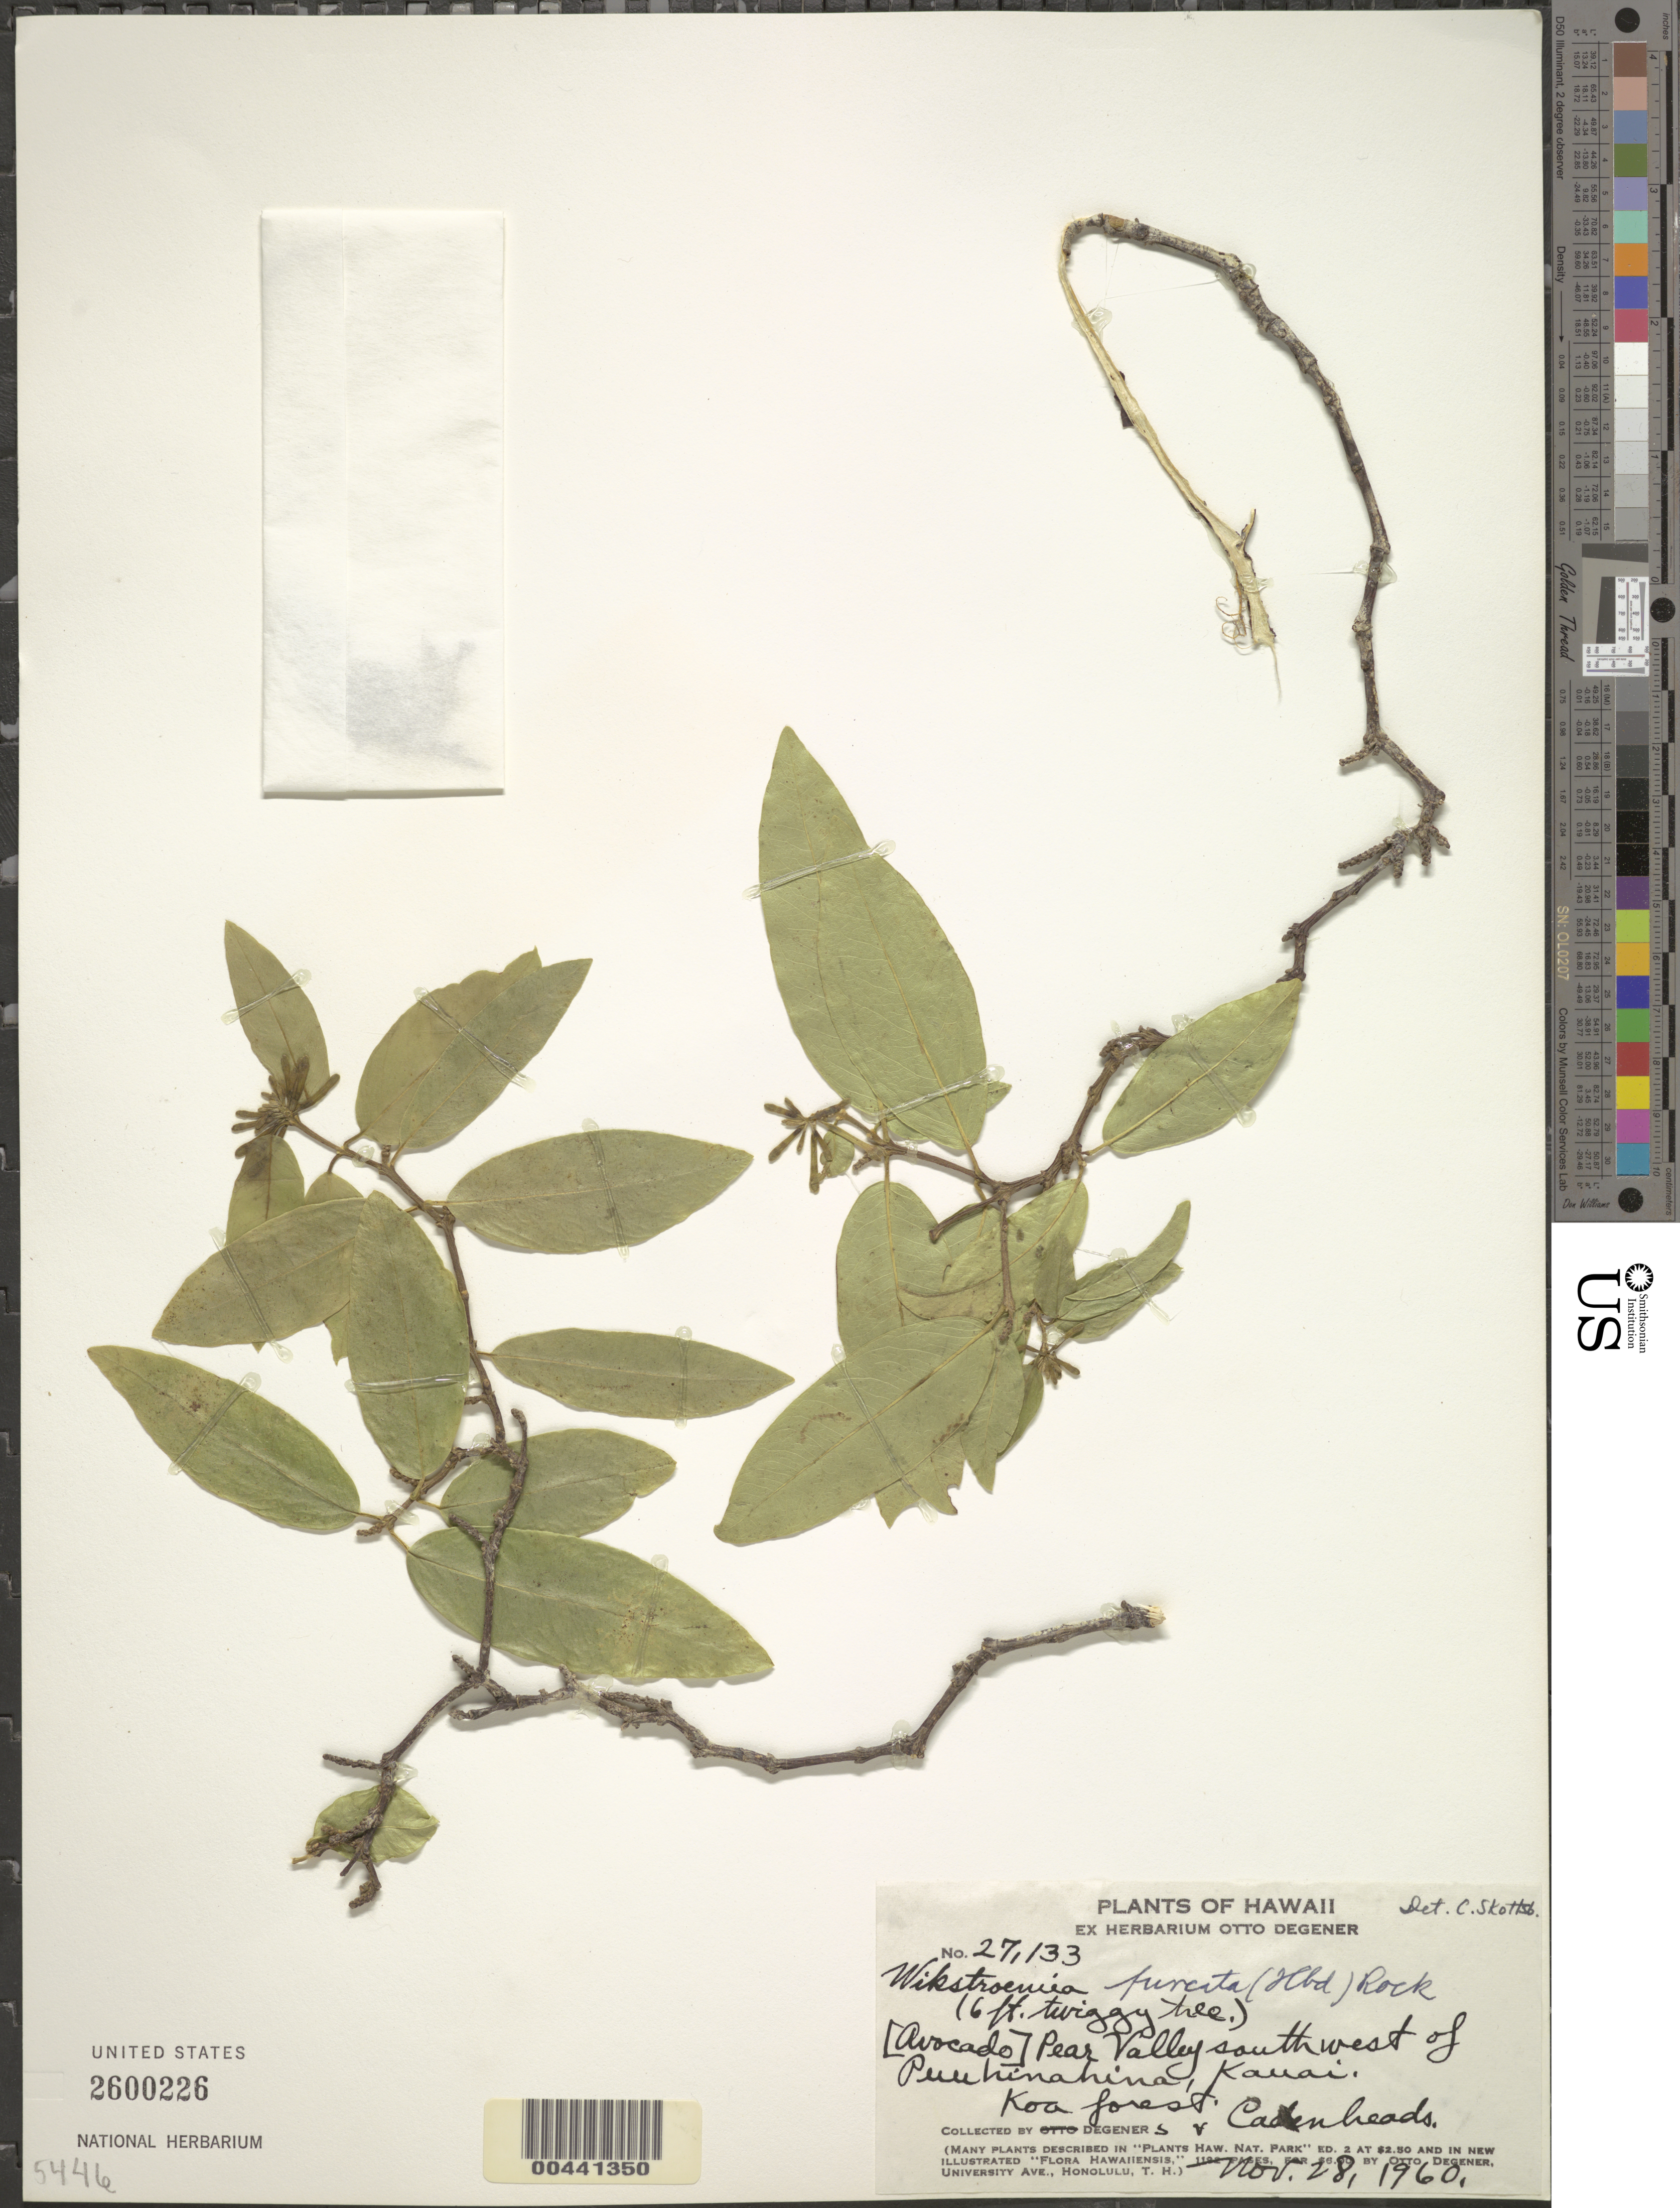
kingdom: Plantae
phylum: Tracheophyta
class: Magnoliopsida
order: Malvales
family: Thymelaeaceae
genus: Wikstroemia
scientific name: Wikstroemia furcata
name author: (Hildebr.) Rock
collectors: O. Degener, I. Degener & W. Cadenheads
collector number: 27133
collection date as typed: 28 Nov 1960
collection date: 1960-11-28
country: United States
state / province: Hawaii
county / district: Kauai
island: Kaua'i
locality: Pear Valley SW of Puuhinahina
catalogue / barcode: US 2600226